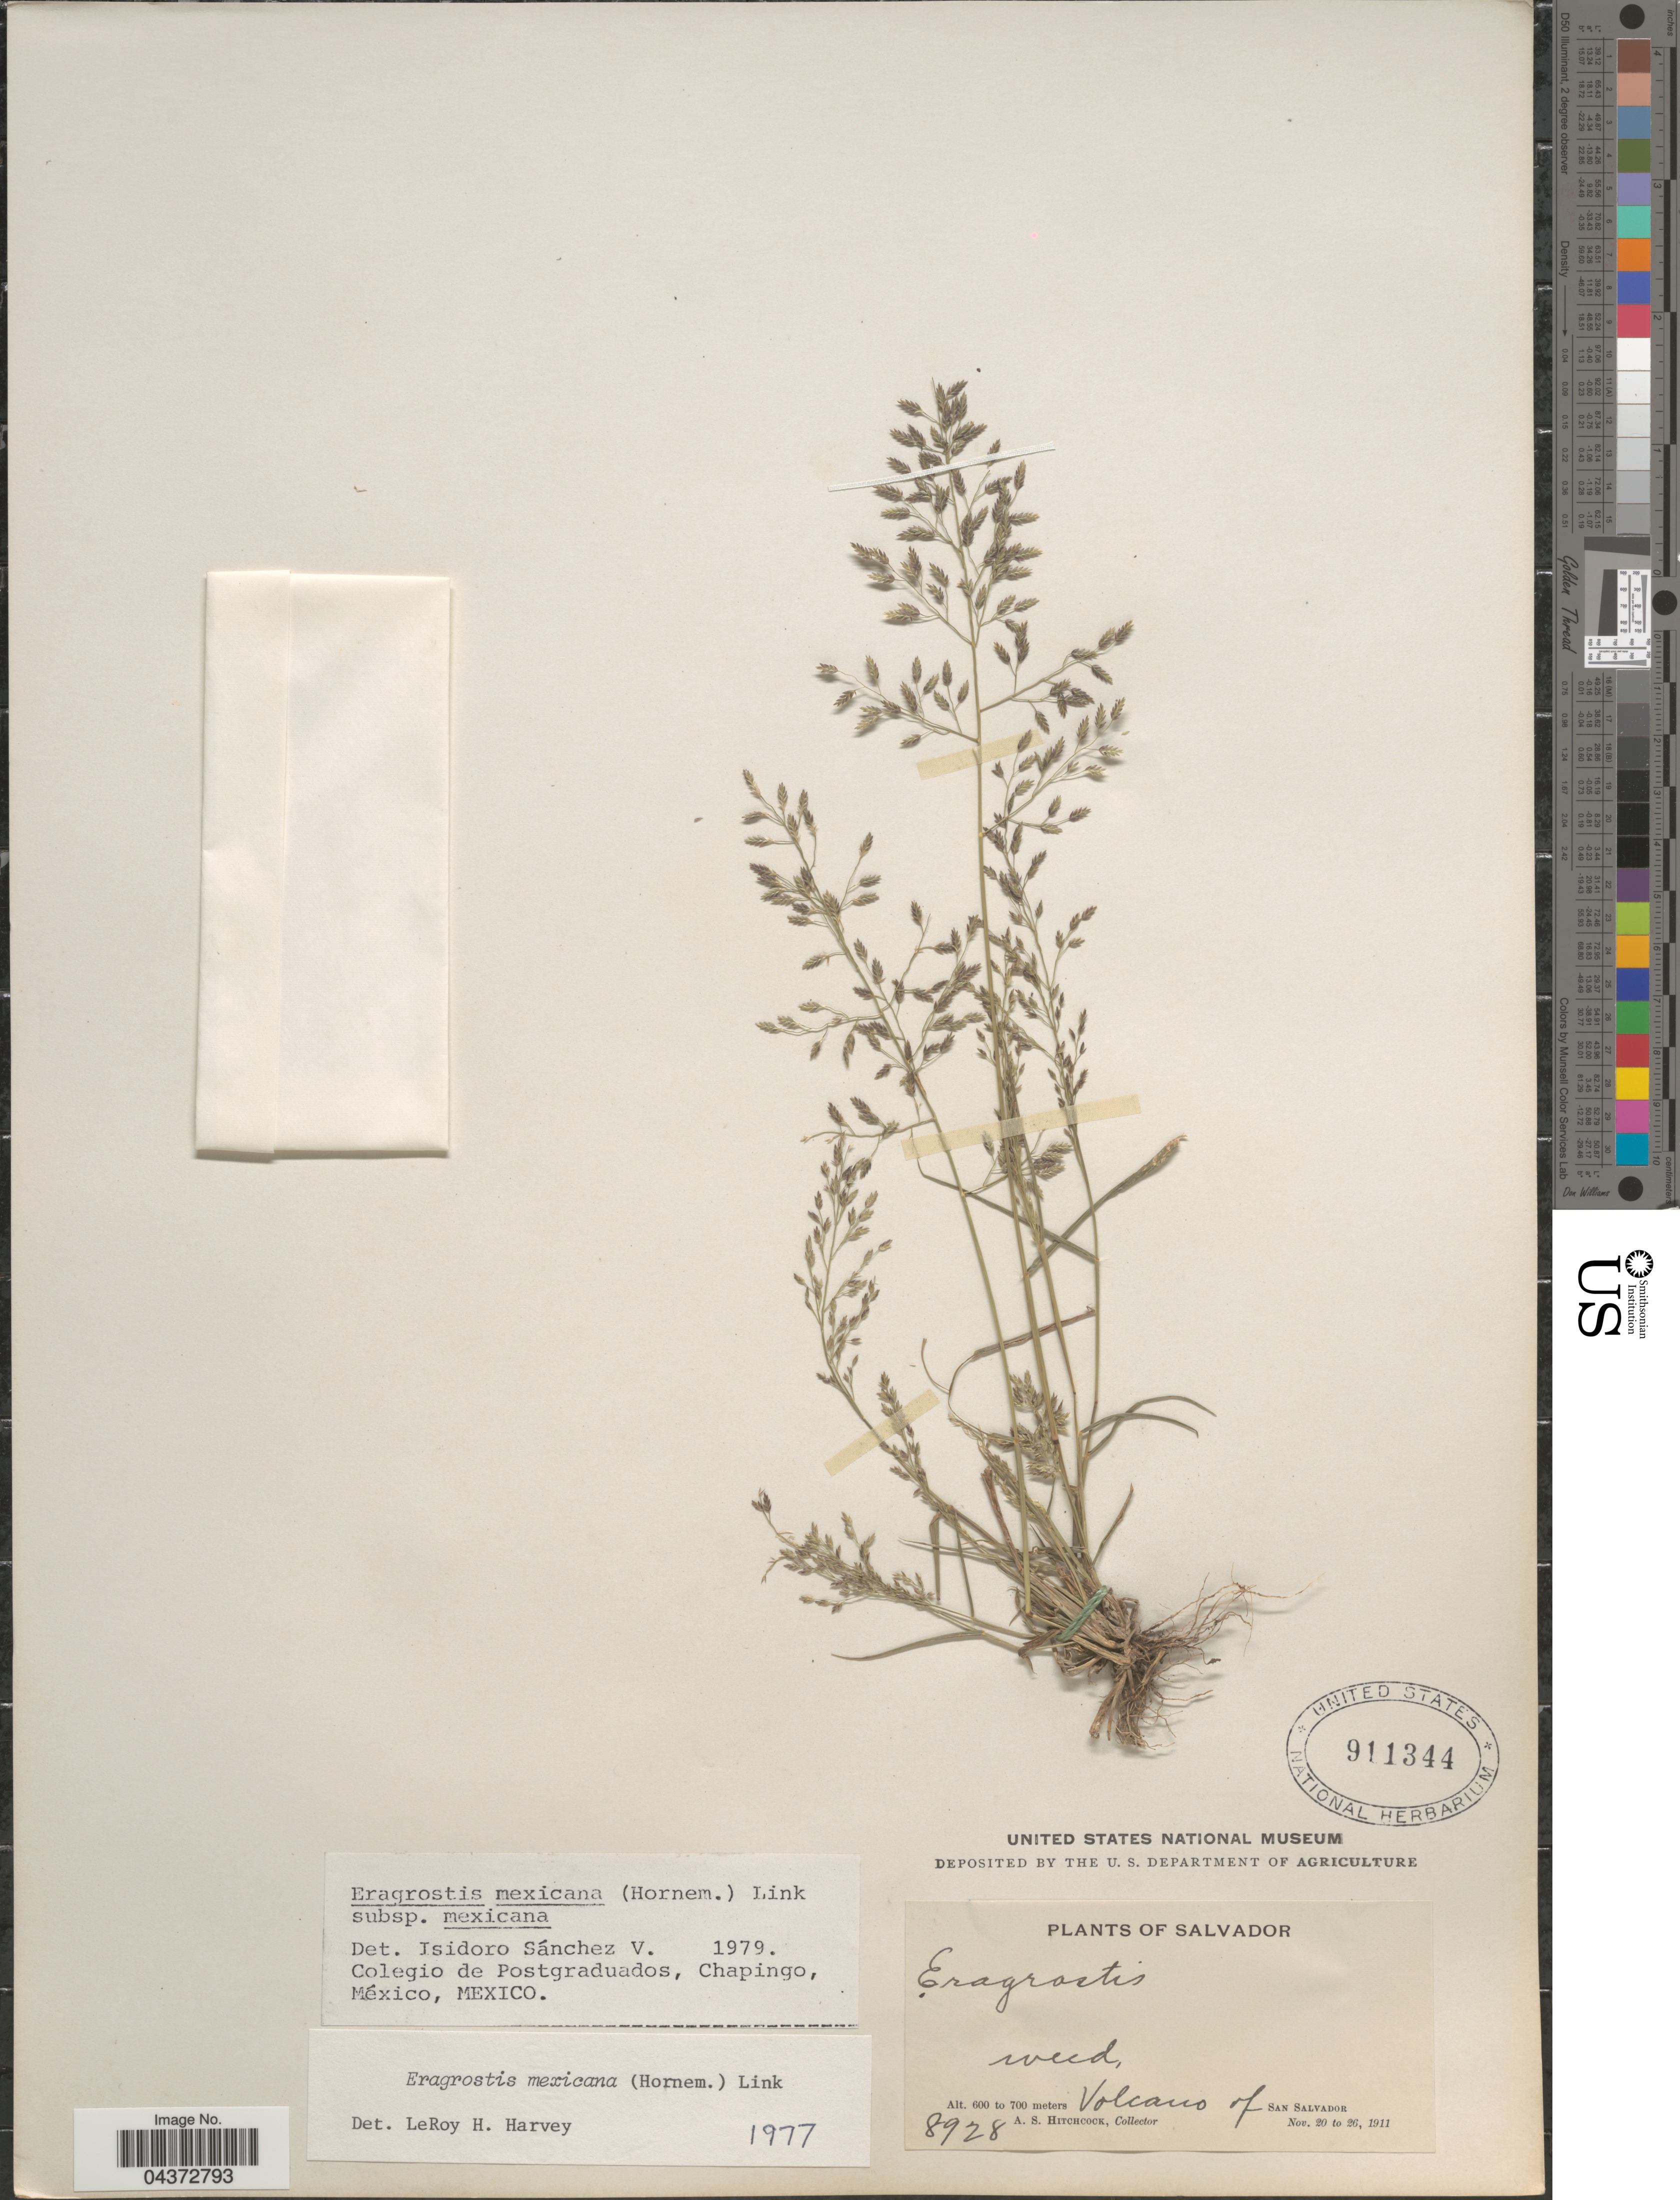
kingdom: Plantae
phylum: Tracheophyta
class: Liliopsida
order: Poales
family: Poaceae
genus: Eragrostis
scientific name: Eragrostis mexicana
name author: (Hornem.) Link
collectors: A. S. Hitchcock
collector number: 8928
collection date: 1911-11-20/1911-11-26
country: El Salvador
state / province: San Salvador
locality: Volcano of San Salvador.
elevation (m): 600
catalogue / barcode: US 911344